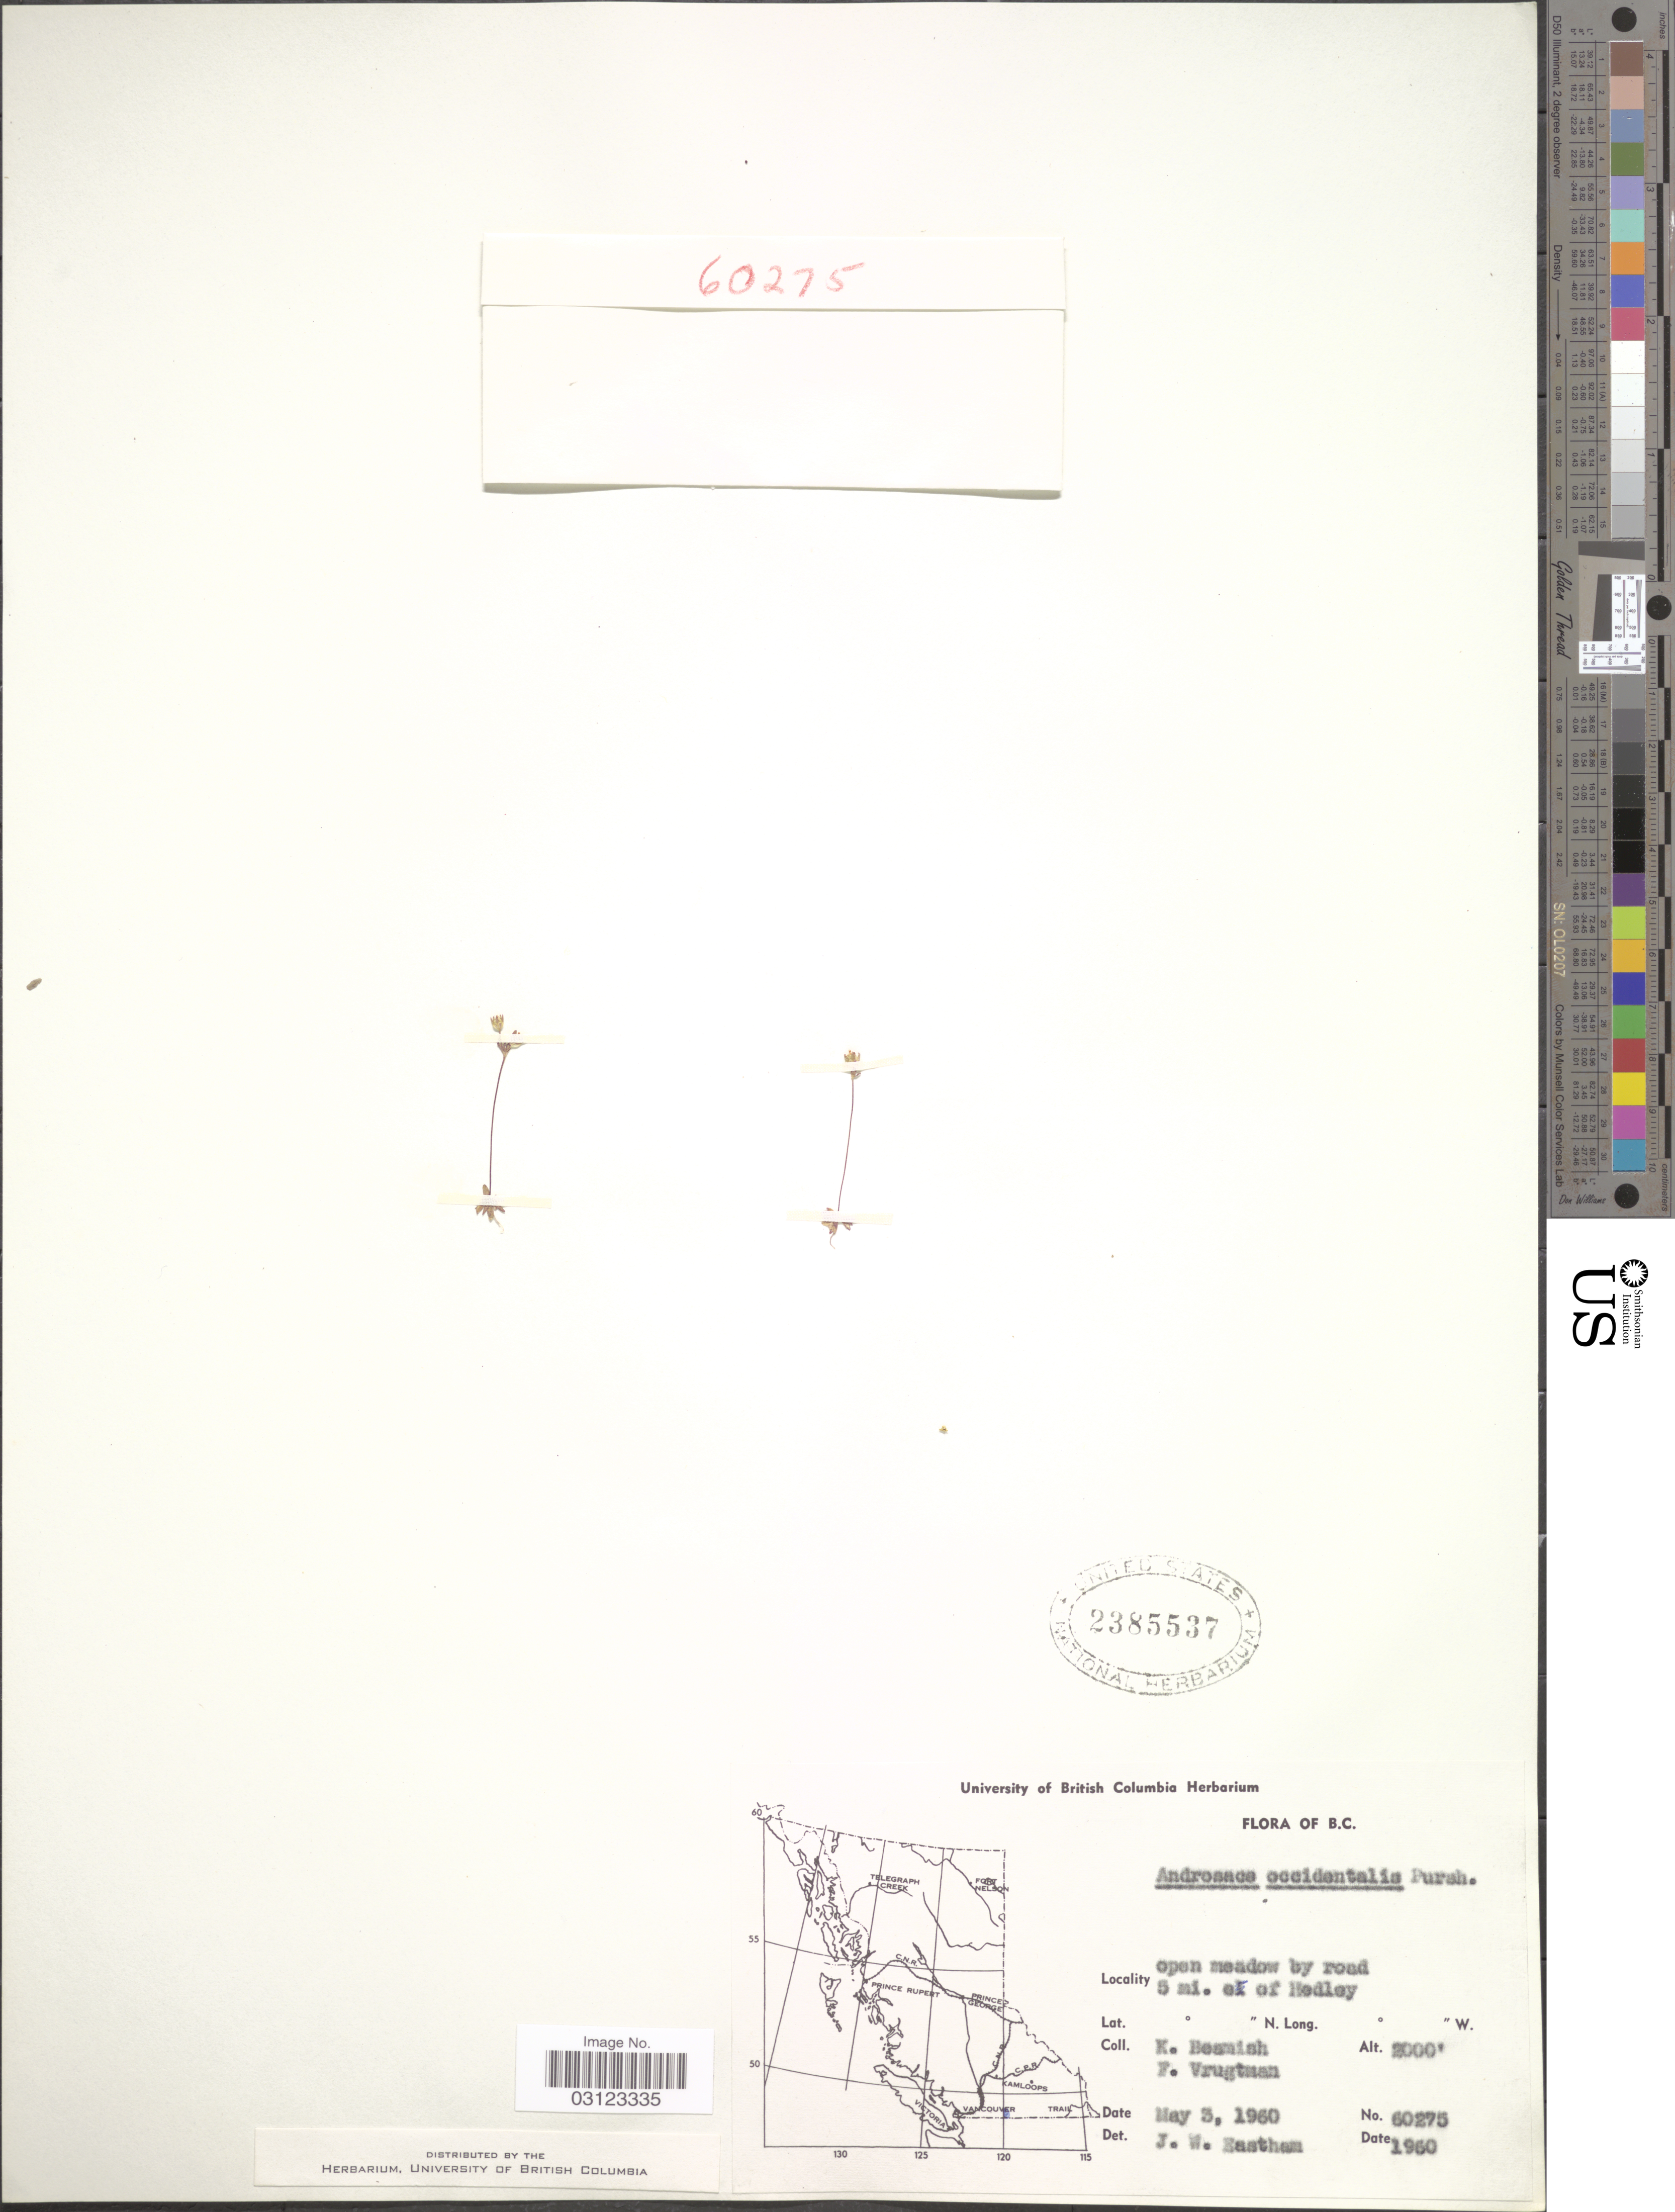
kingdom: Plantae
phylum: Tracheophyta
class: Magnoliopsida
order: Ericales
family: Primulaceae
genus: Androsace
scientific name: Androsace occidentalis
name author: (Pursh) Pursh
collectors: K. Beamish & F. Vrugtman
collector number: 60275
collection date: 1960-05-03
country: Canada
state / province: British Columbia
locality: B.C. Open meadow by road 5 mi. of Hedley.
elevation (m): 610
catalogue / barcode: US 2385537